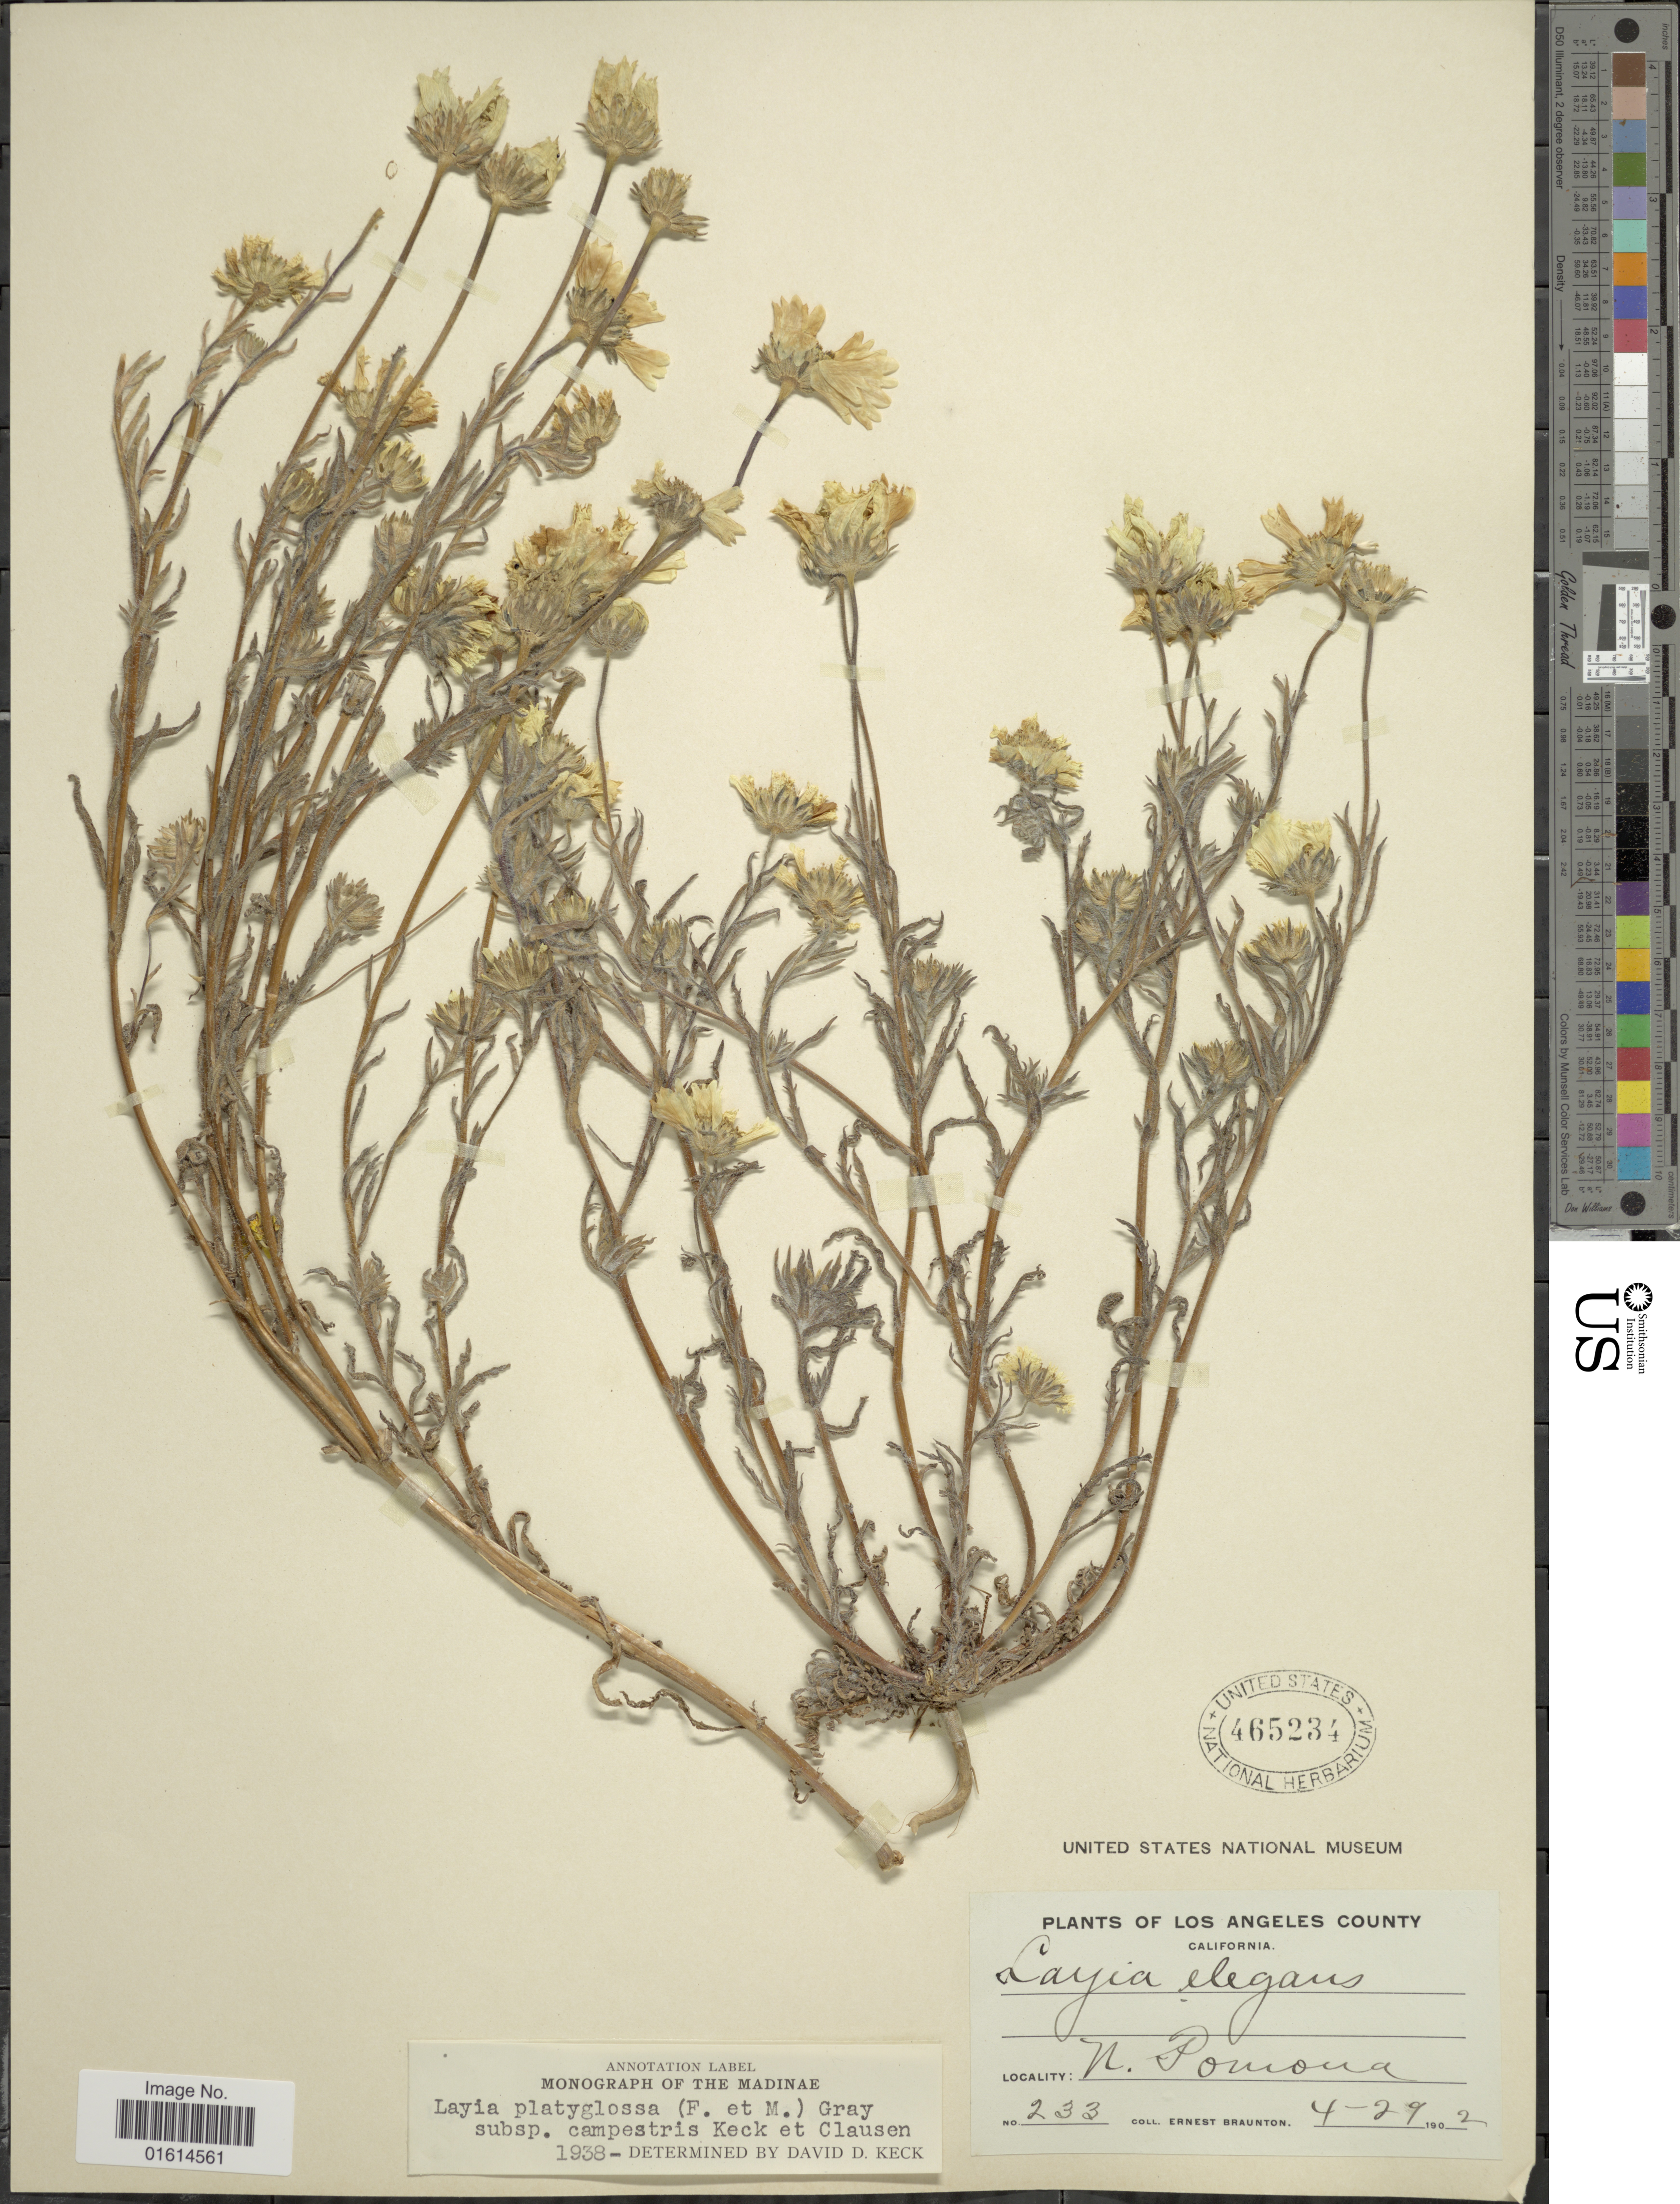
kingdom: Plantae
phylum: Tracheophyta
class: Magnoliopsida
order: Asterales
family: Asteraceae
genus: Layia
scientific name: Layia platyglossa subsp. campestris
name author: D.D. Keck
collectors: E. Braunton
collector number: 233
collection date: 1902-04-29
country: United States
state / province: California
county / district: Los Angeles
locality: Los Angeles County, N. Pomona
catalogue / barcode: US 465234